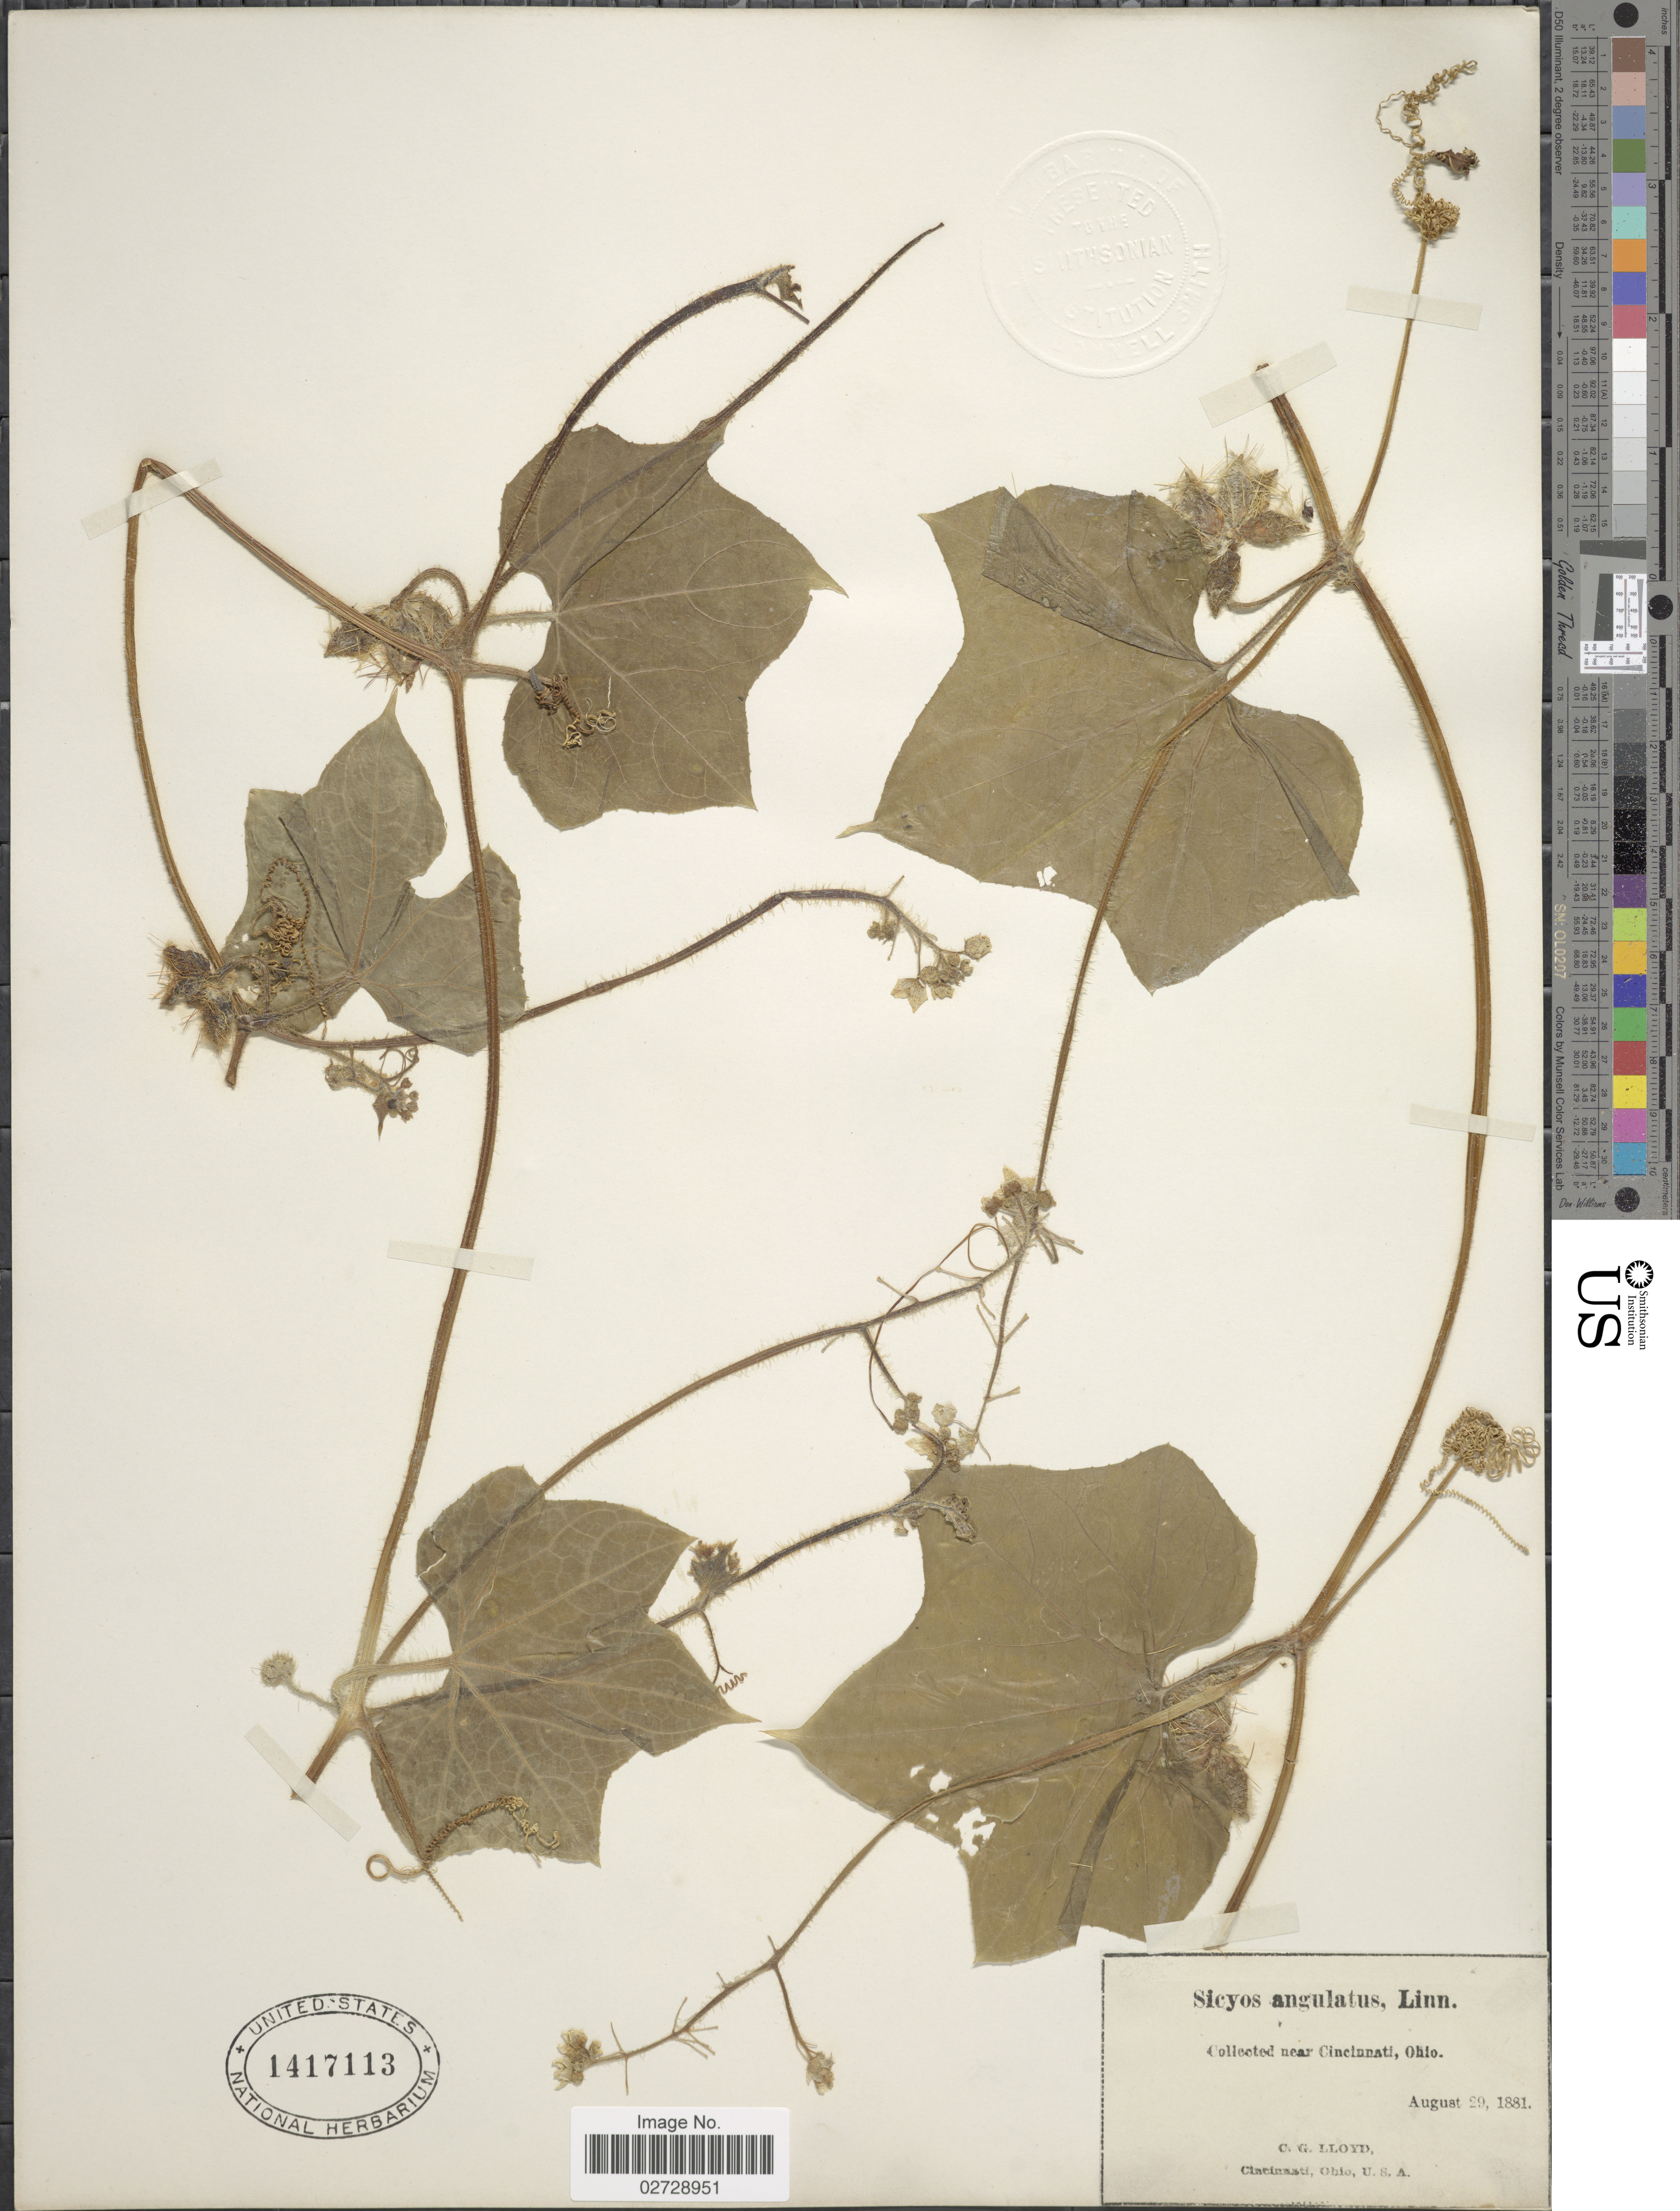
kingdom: Plantae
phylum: Tracheophyta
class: Magnoliopsida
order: Cucurbitales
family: Cucurbitaceae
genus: Sicyos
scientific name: Sicyos angulatus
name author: L.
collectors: C. G. Lloyd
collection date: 1881-08-29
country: United States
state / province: Ohio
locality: Near Cincinnati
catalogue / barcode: US 1417113